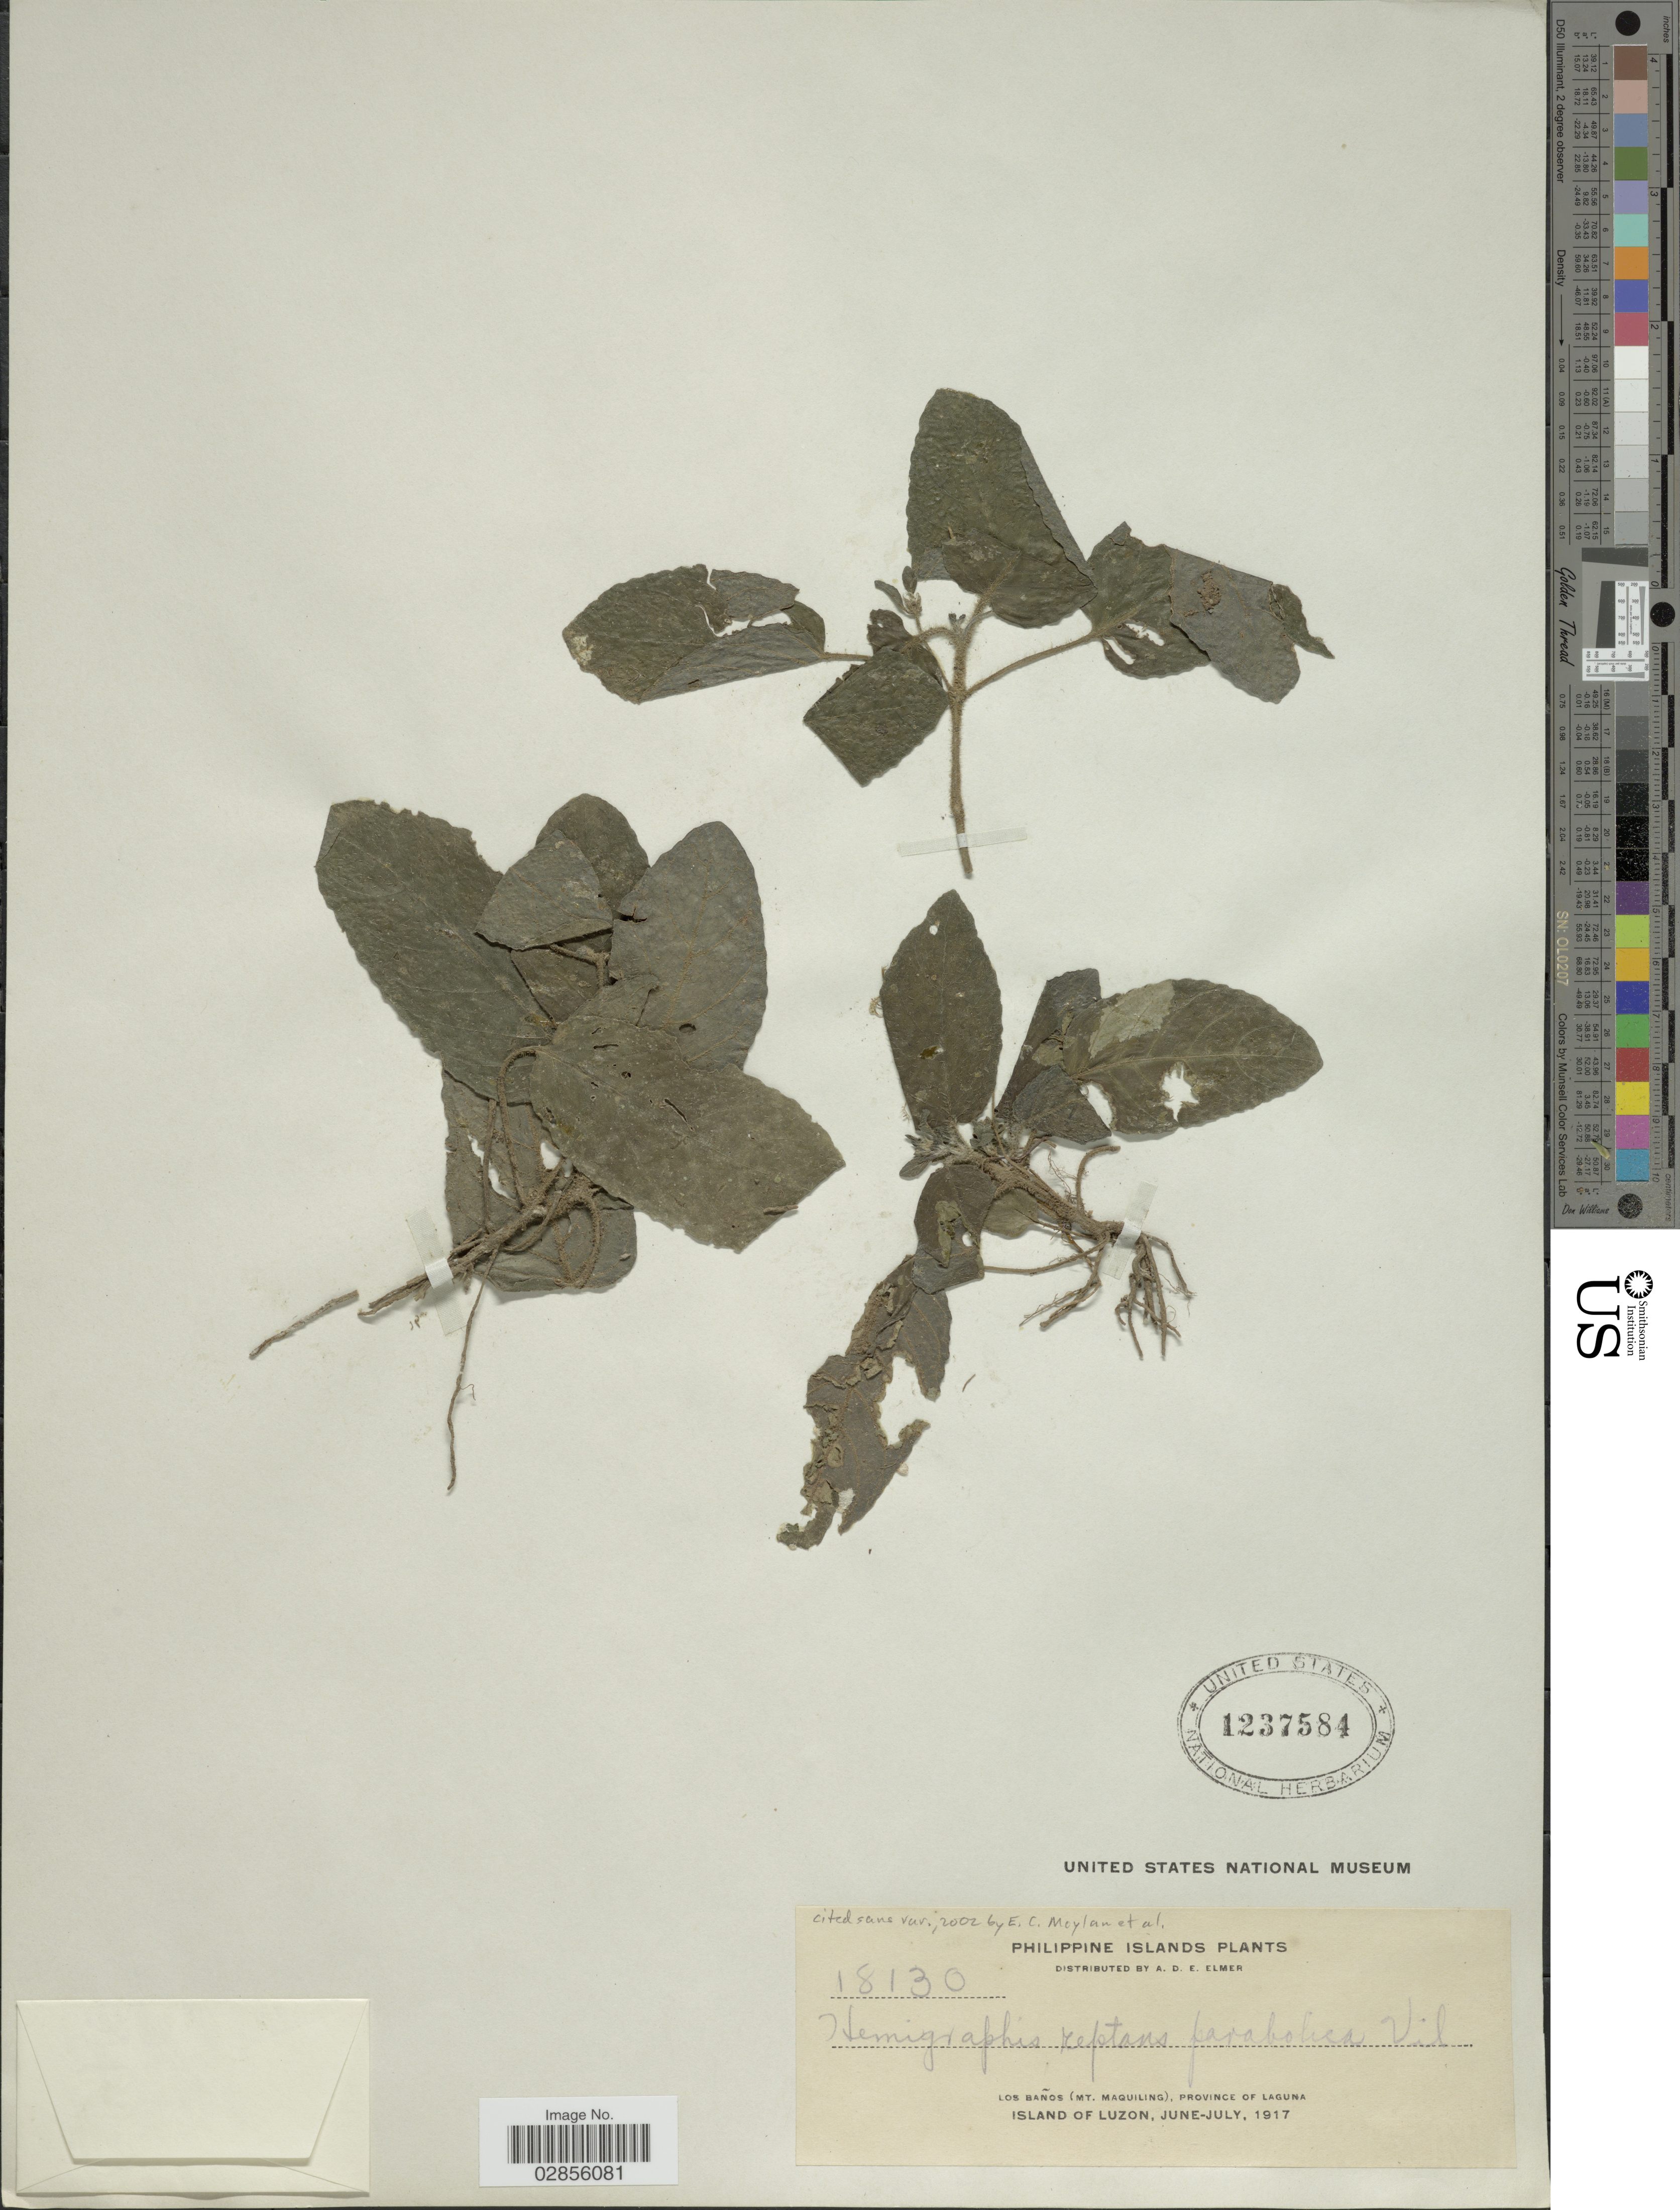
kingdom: Plantae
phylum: Tracheophyta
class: Magnoliopsida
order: Lamiales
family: Acanthaceae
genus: Hemigraphis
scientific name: Hemigraphis reptans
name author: (G. Forst.) T. Anderson ex Hemsl.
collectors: A. D. E. Elmer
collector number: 18130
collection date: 1917-06/1917-07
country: Philippines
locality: Philippine Islands. Los Baños (Mt. Maquiling), Province of Laguna. Island of Luzon.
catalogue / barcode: US 1237587